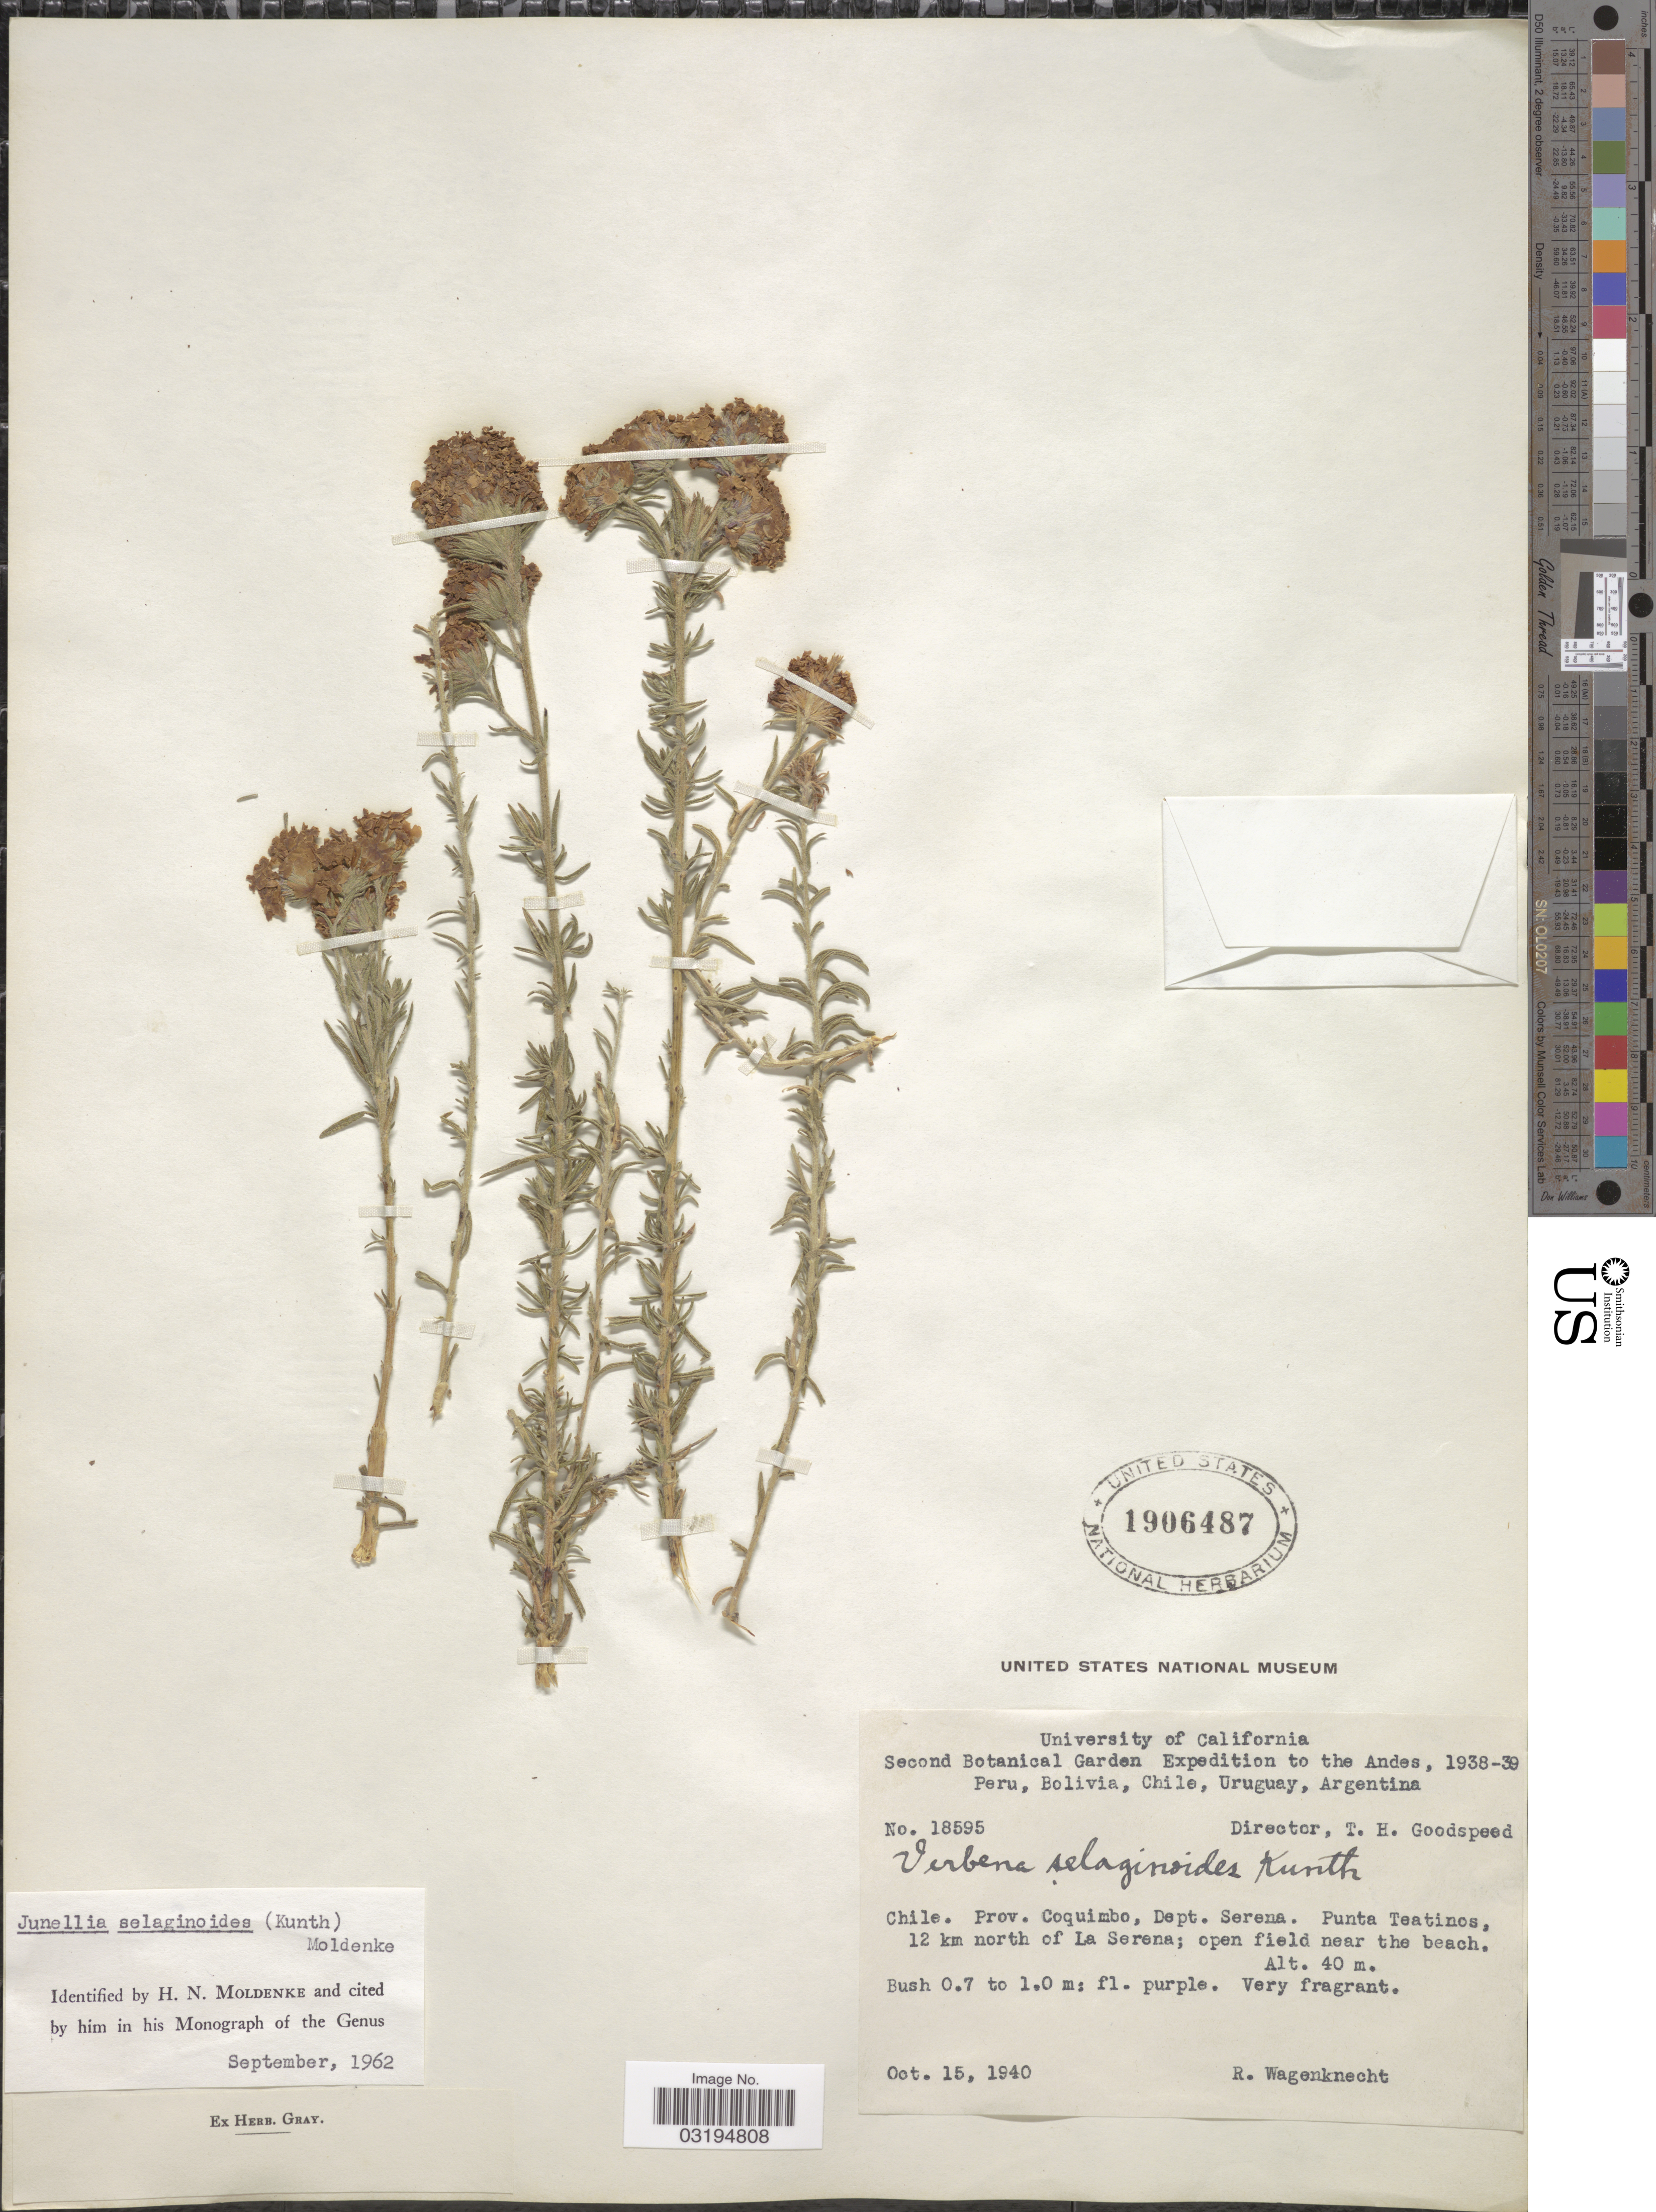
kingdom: Plantae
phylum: Tracheophyta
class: Magnoliopsida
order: Lamiales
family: Verbenaceae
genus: Junellia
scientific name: Junellia selaginoides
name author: (Kunth ex Walp.) Moldenke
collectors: R. Wagenknecht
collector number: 18595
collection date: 1940-10-15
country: Chile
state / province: Coquimbo (IV)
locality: The Andes. Dept. Serena. Punta Teatinos, 12 km north of La Serena.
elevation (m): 40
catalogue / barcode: US 1906487